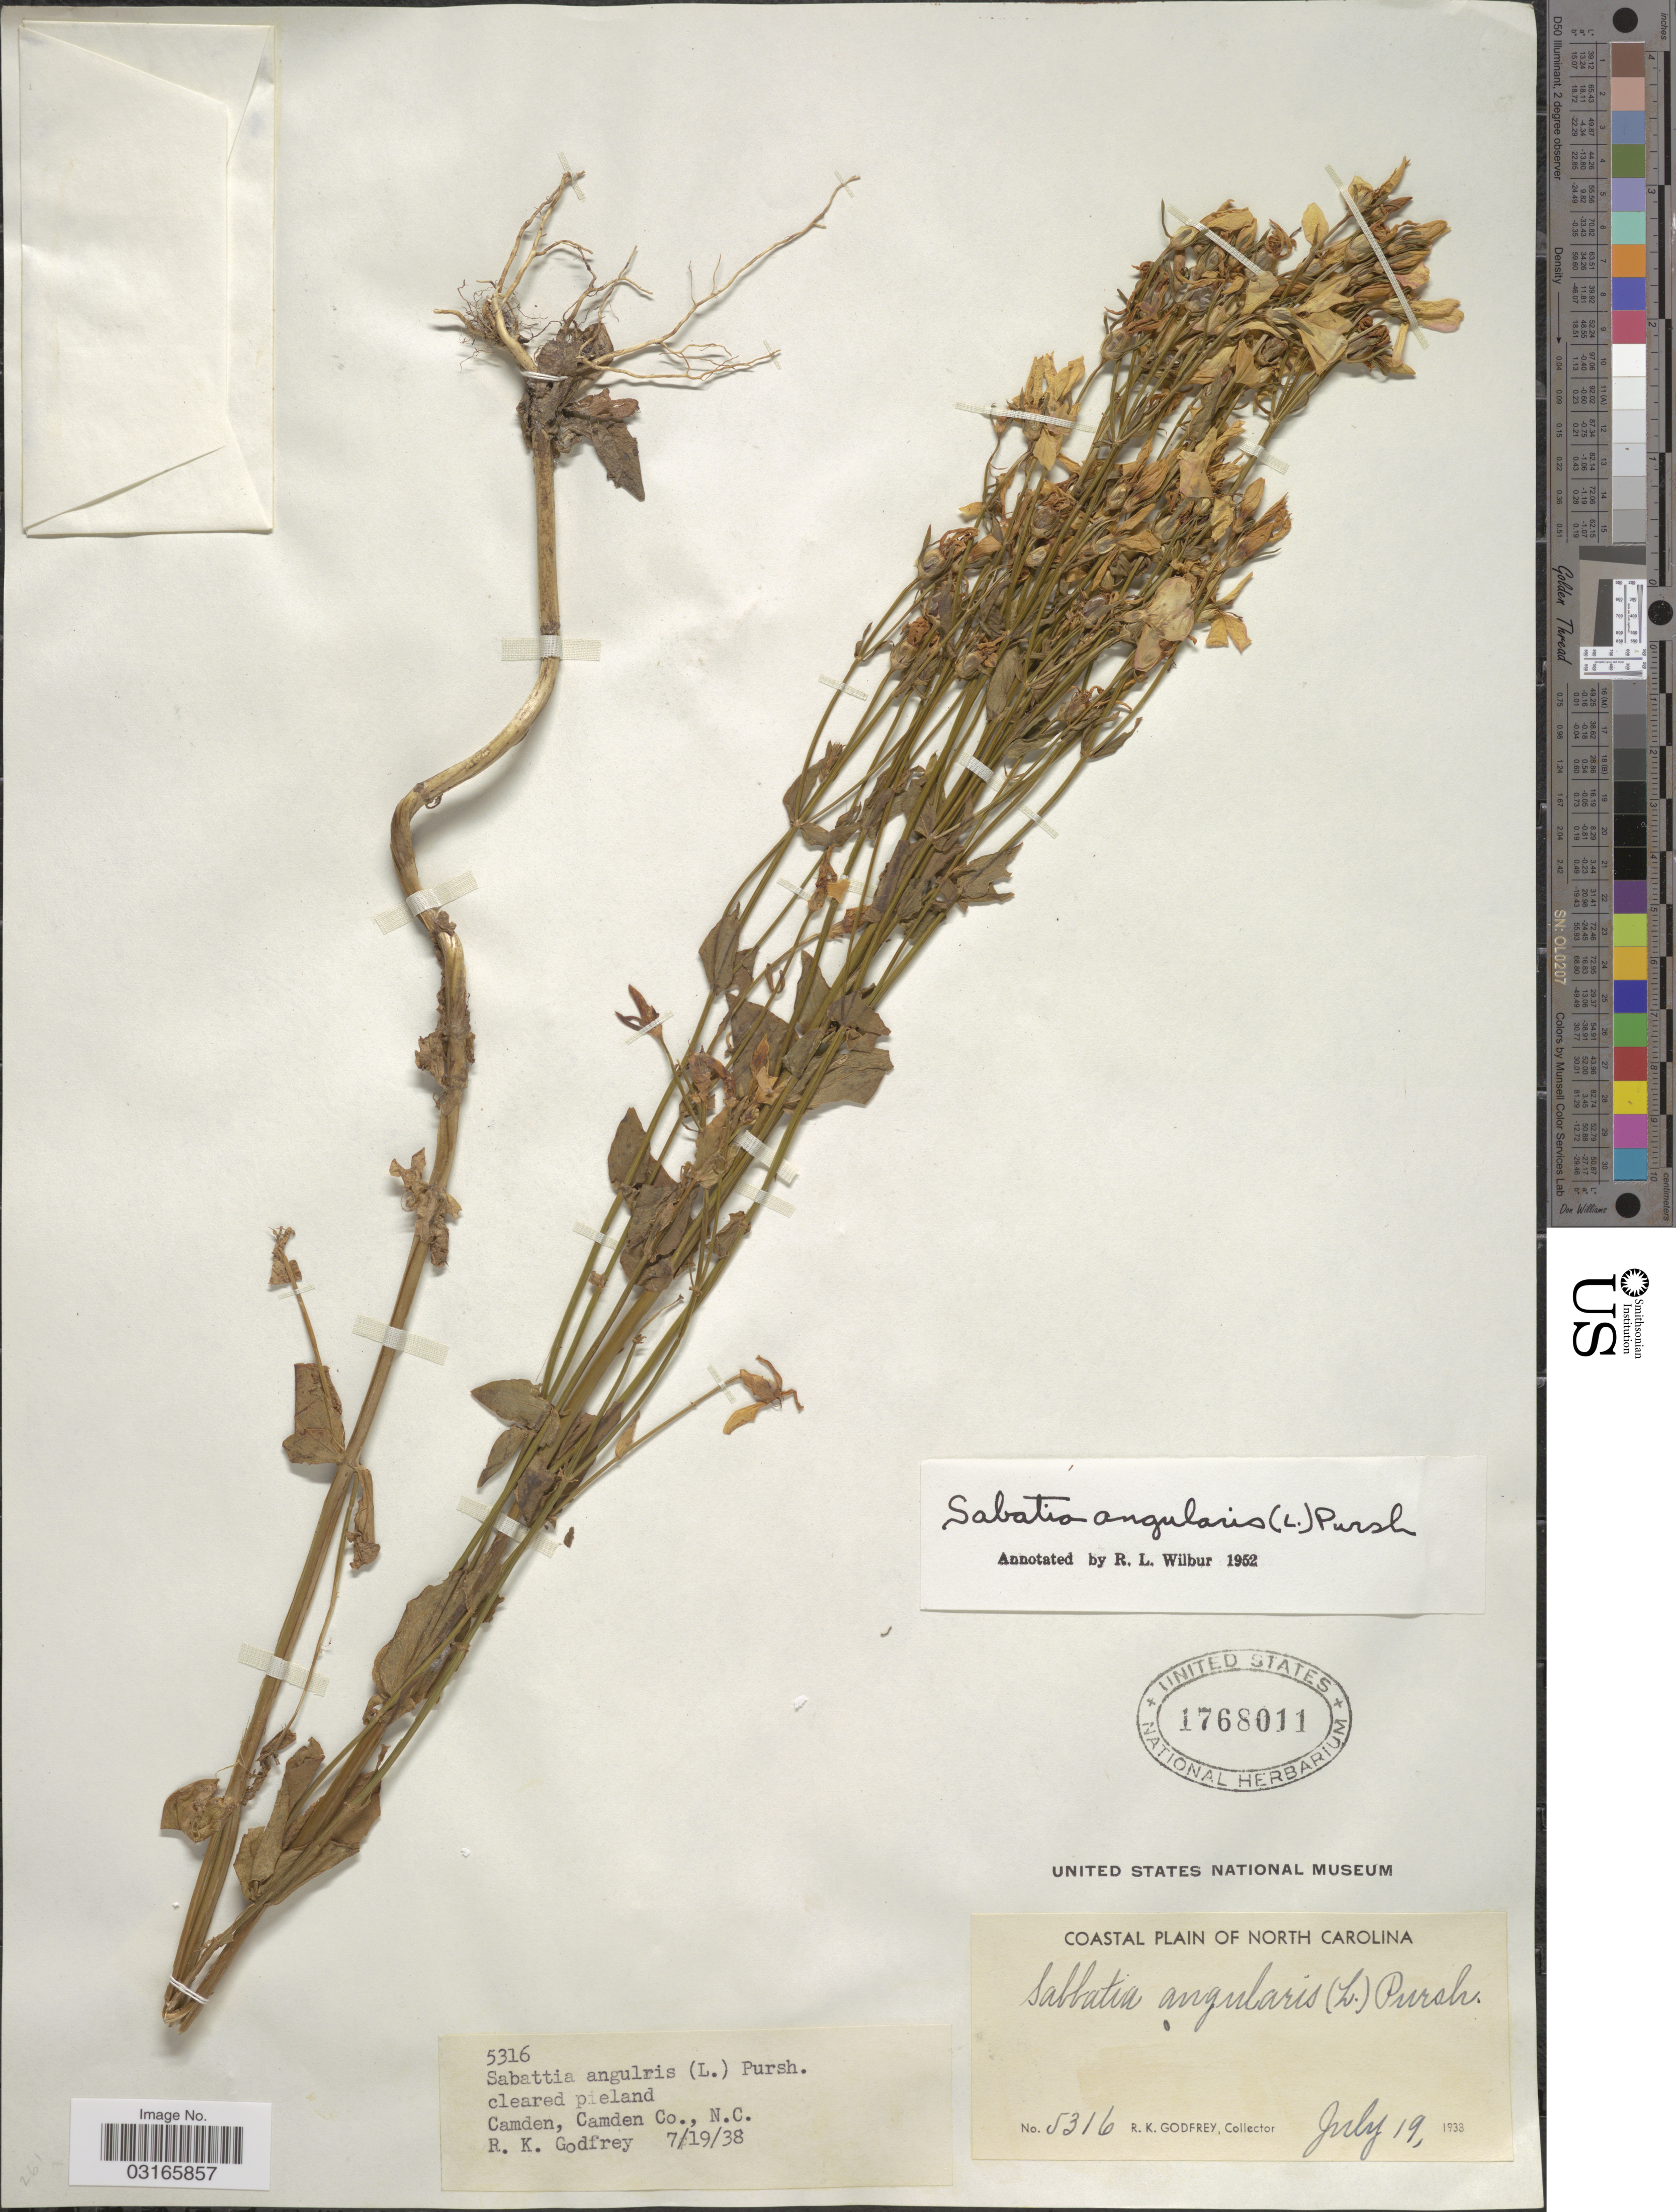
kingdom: Plantae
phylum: Tracheophyta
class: Magnoliopsida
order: Gentianales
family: Gentianaceae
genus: Sabatia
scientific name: Sabatia angularis (L.) Pursh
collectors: R. K. Godfrey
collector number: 5316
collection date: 1938-07-19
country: United States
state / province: North Carolina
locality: Coastal plain of North Carolina. Camden, Camden Co.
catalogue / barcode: US 1768011